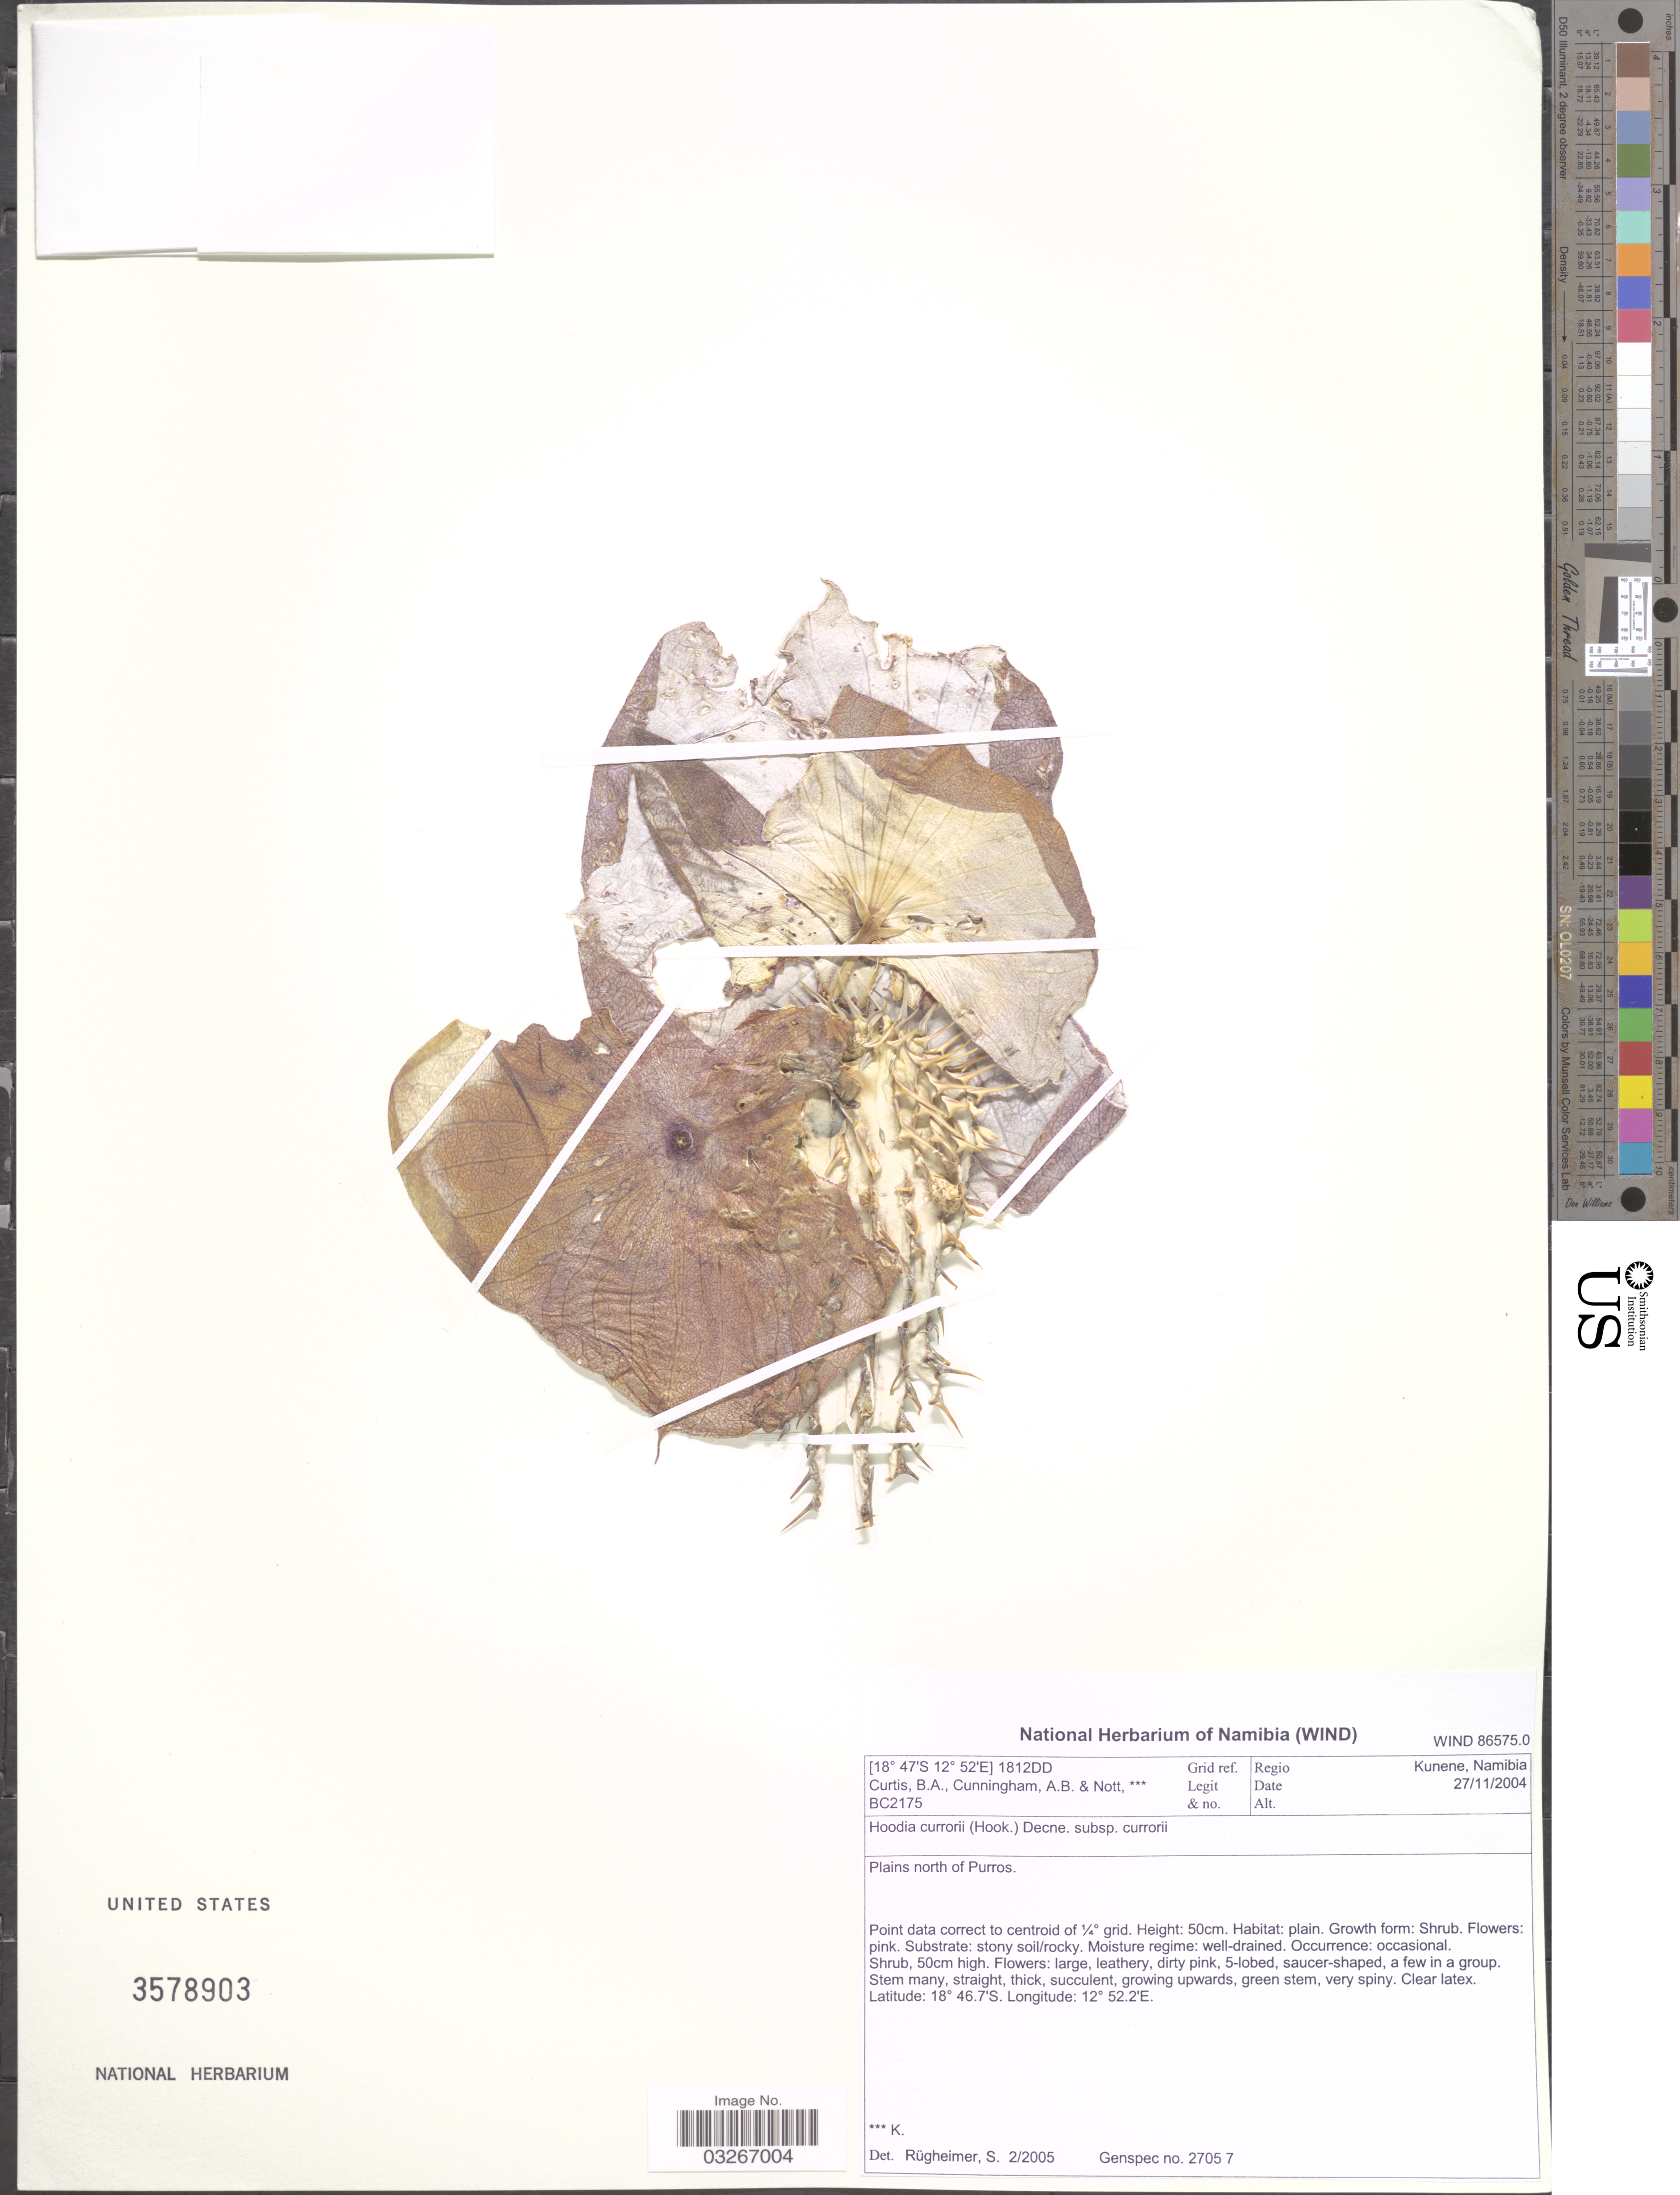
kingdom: Plantae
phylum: Tracheophyta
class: Magnoliopsida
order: Gentianales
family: Apocynaceae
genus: Hoodia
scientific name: Hoodia currori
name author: Decne.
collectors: B. A. Curtis, A. B. Cunningham & K. Nott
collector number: BC2175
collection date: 2004-11-27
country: Namibia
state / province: Kunene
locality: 1812DD Grid ref. Regio Kunene. Plains north of Purros.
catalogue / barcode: US 3578903